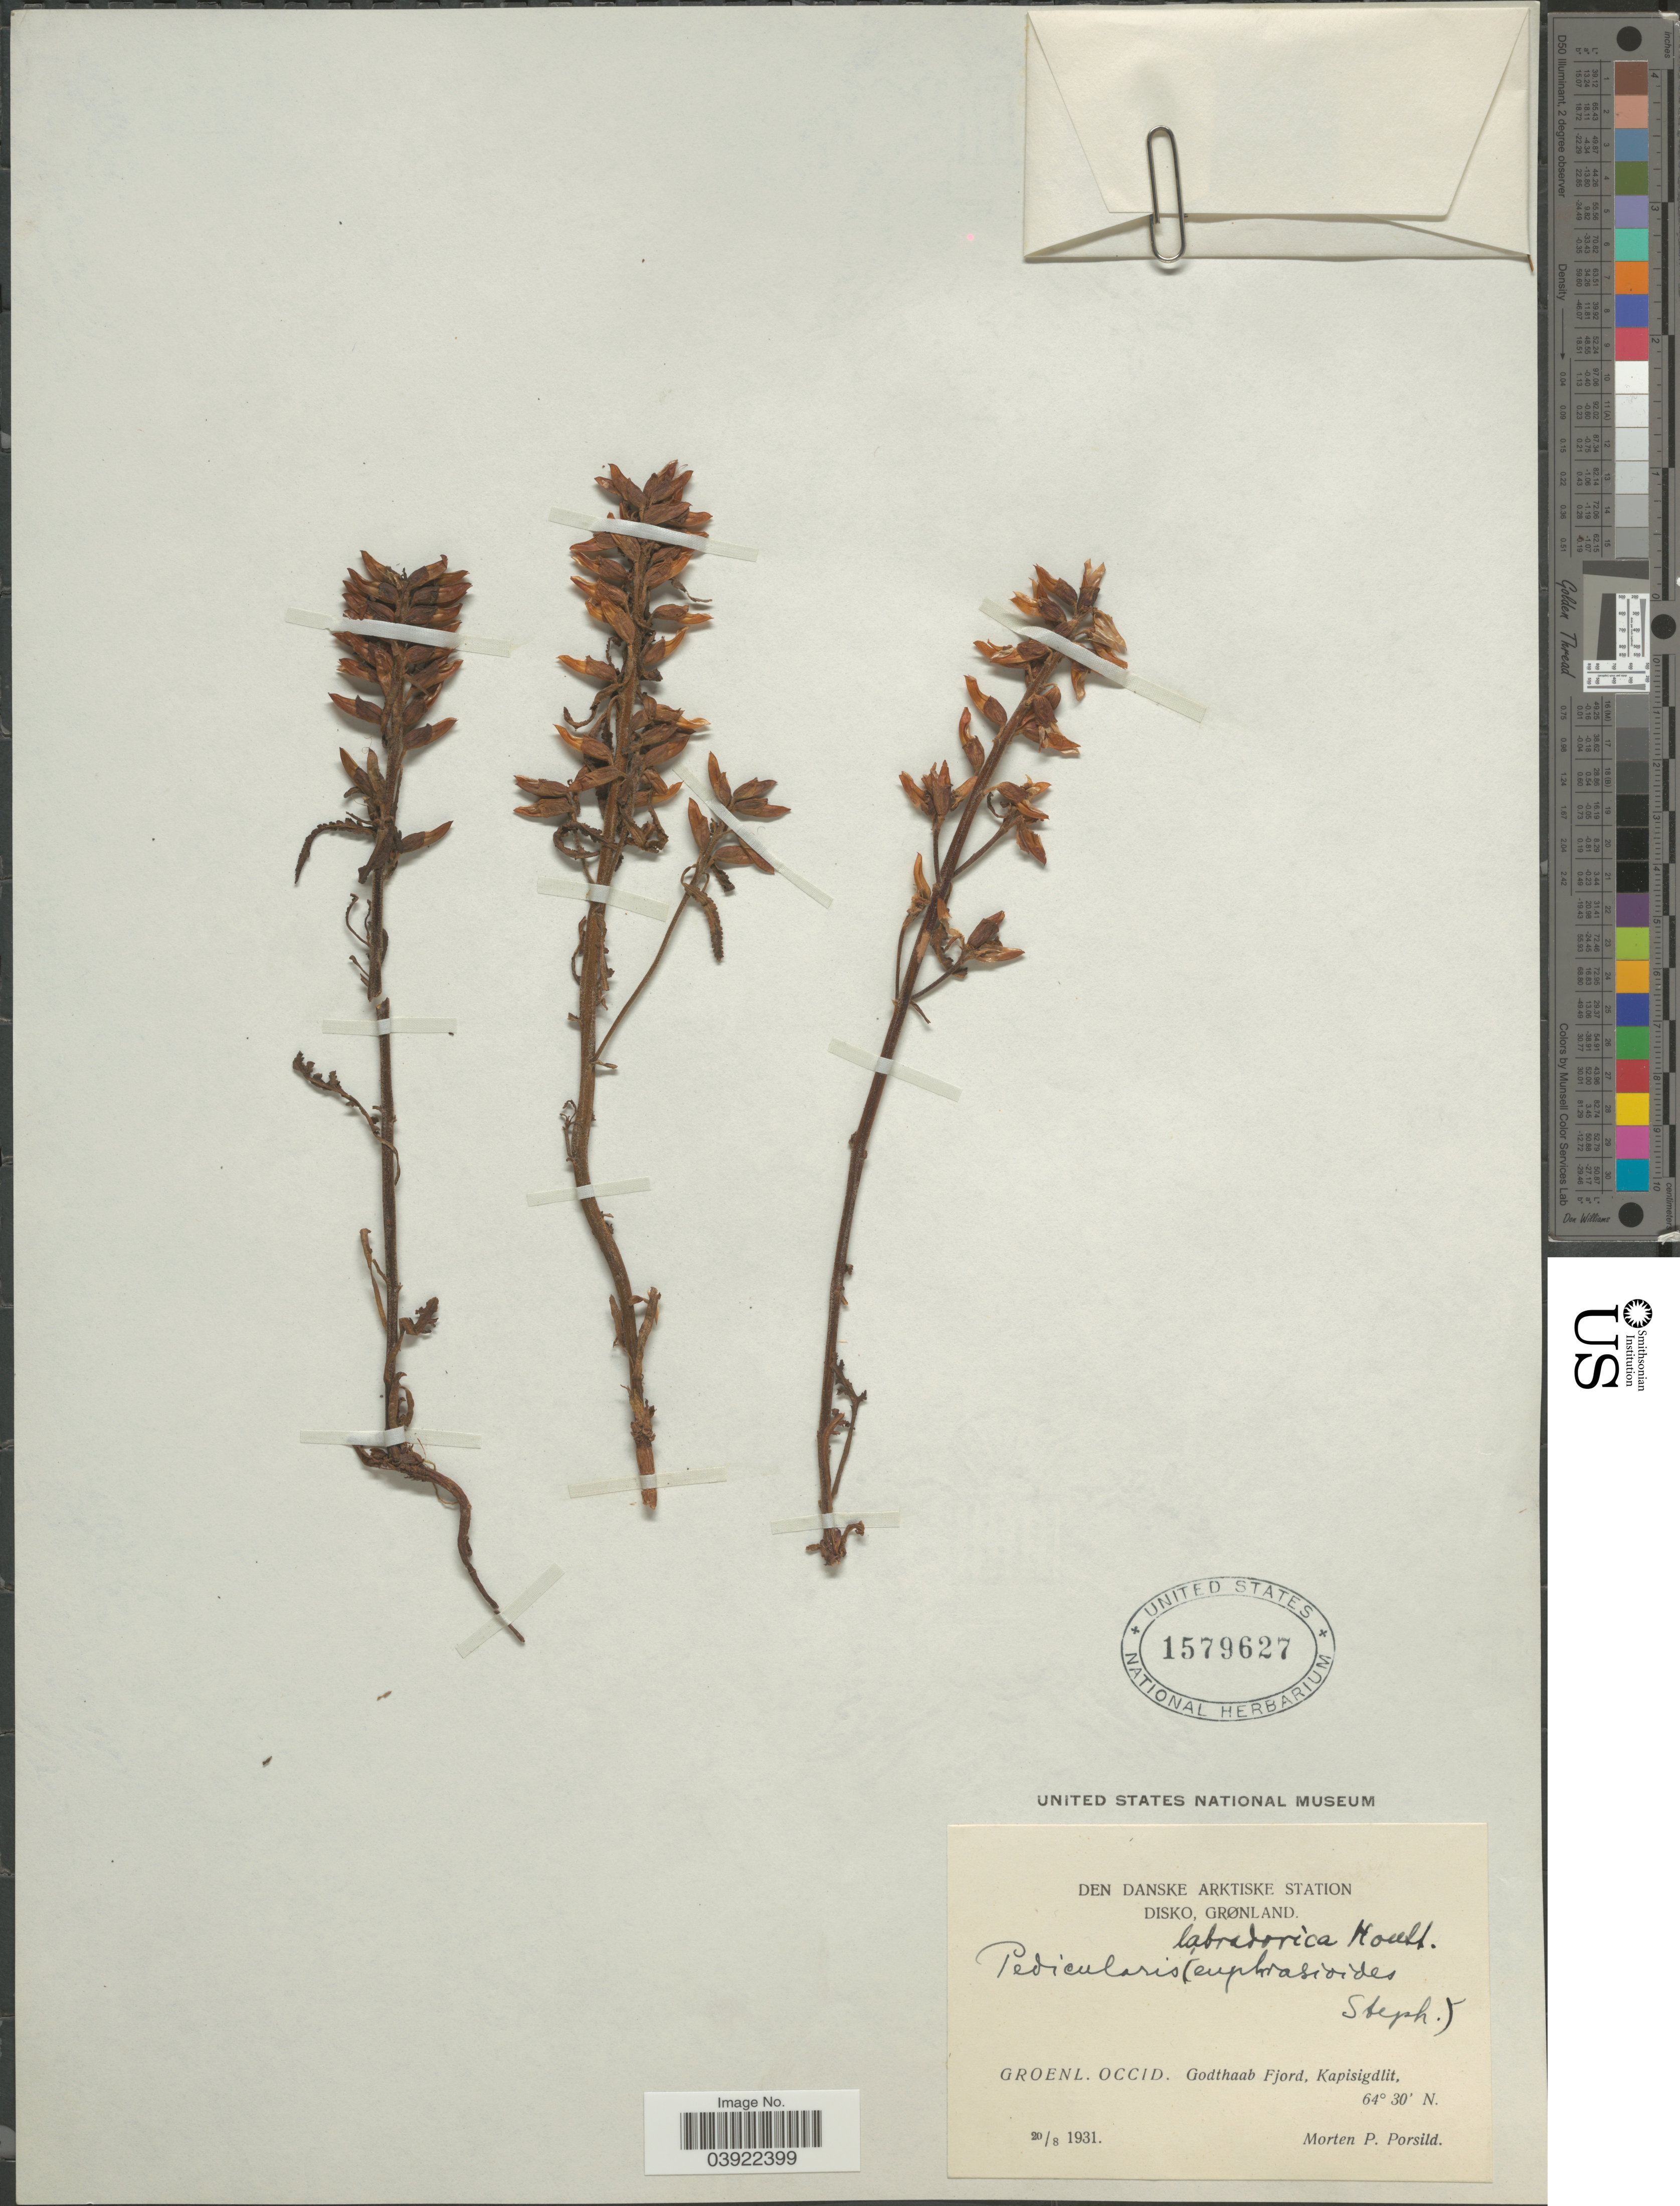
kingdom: Plantae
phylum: Tracheophyta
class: Magnoliopsida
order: Lamiales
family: Orobanchaceae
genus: Pedicularis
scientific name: Pedicularis labradorica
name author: Wirsing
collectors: M. P. Porsild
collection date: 1931-08-20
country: Greenland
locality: Den Danske Arktiske Station. Disko. Groenl. occid. Godthaab Fjord, Kapisigdlit.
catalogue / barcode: US 1579627